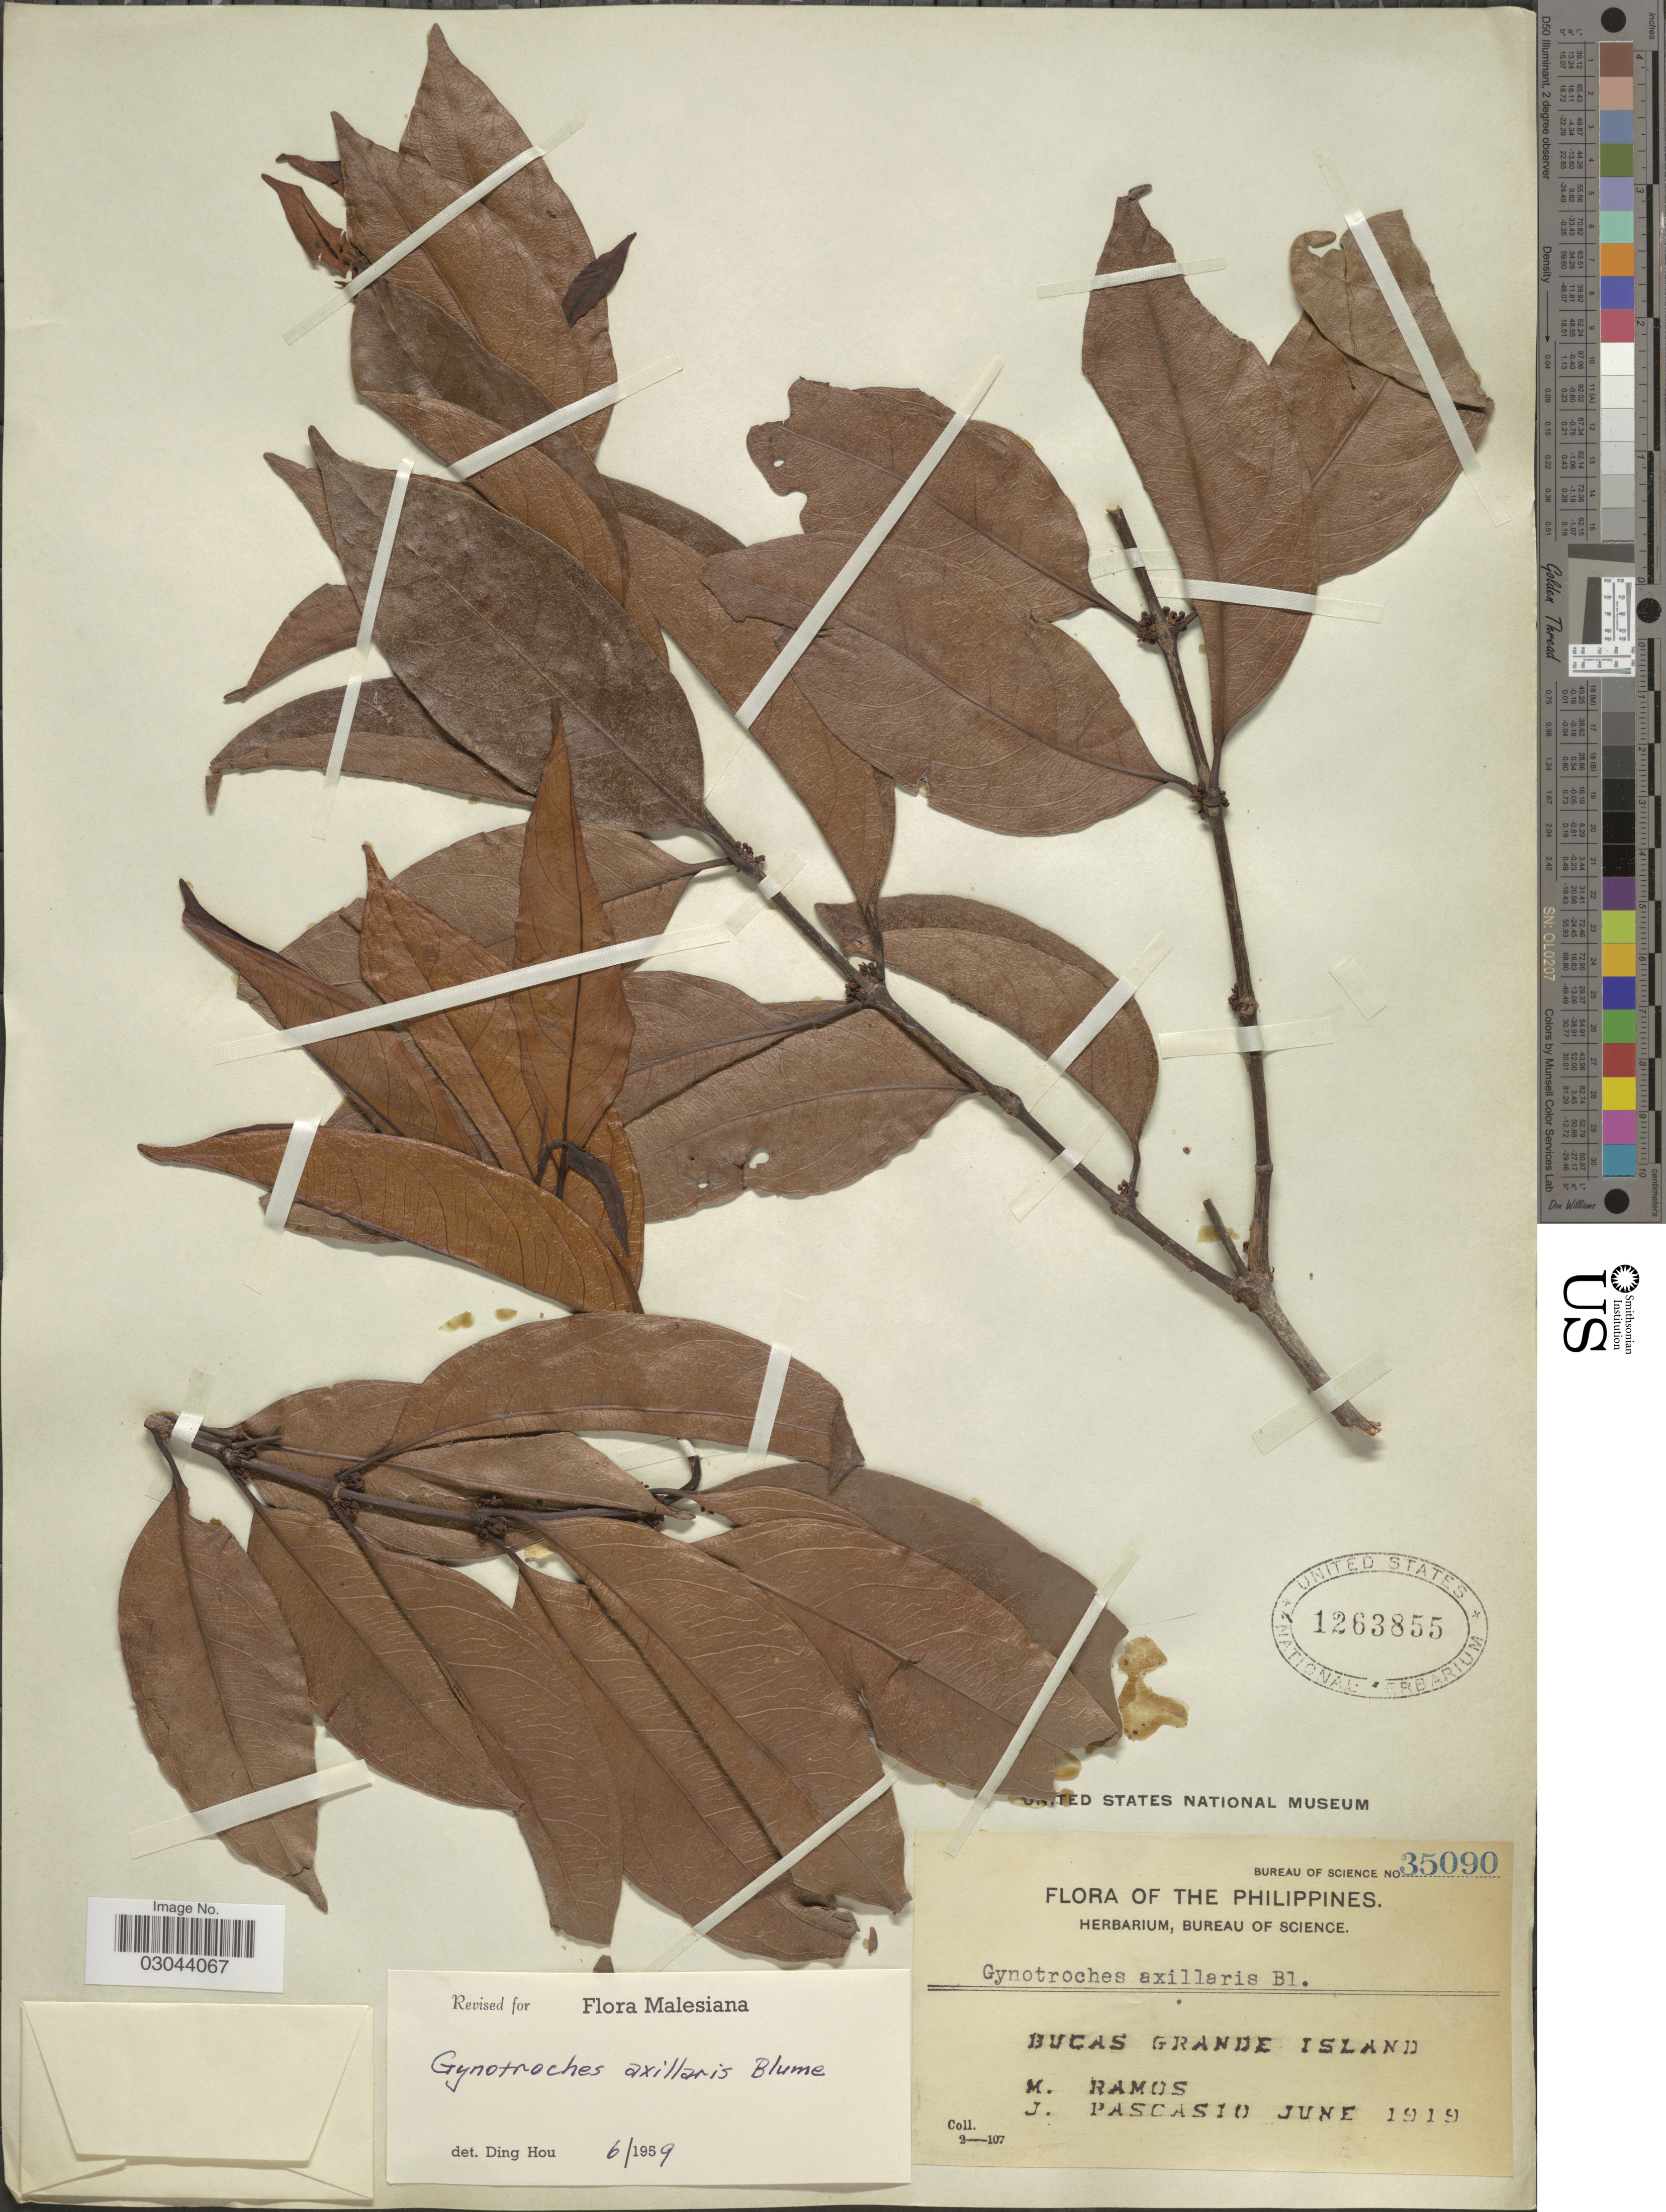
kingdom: Plantae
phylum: Tracheophyta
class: Magnoliopsida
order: Malpighiales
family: Rhizophoraceae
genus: Gynotroches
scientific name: Gynotroches axillaris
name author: Blume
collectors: M. Ramos & J. Pascasio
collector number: Bureau of Science 35090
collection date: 1919-06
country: Philippines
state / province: Caraga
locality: Bucas Grande Island.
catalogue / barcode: US 1263855